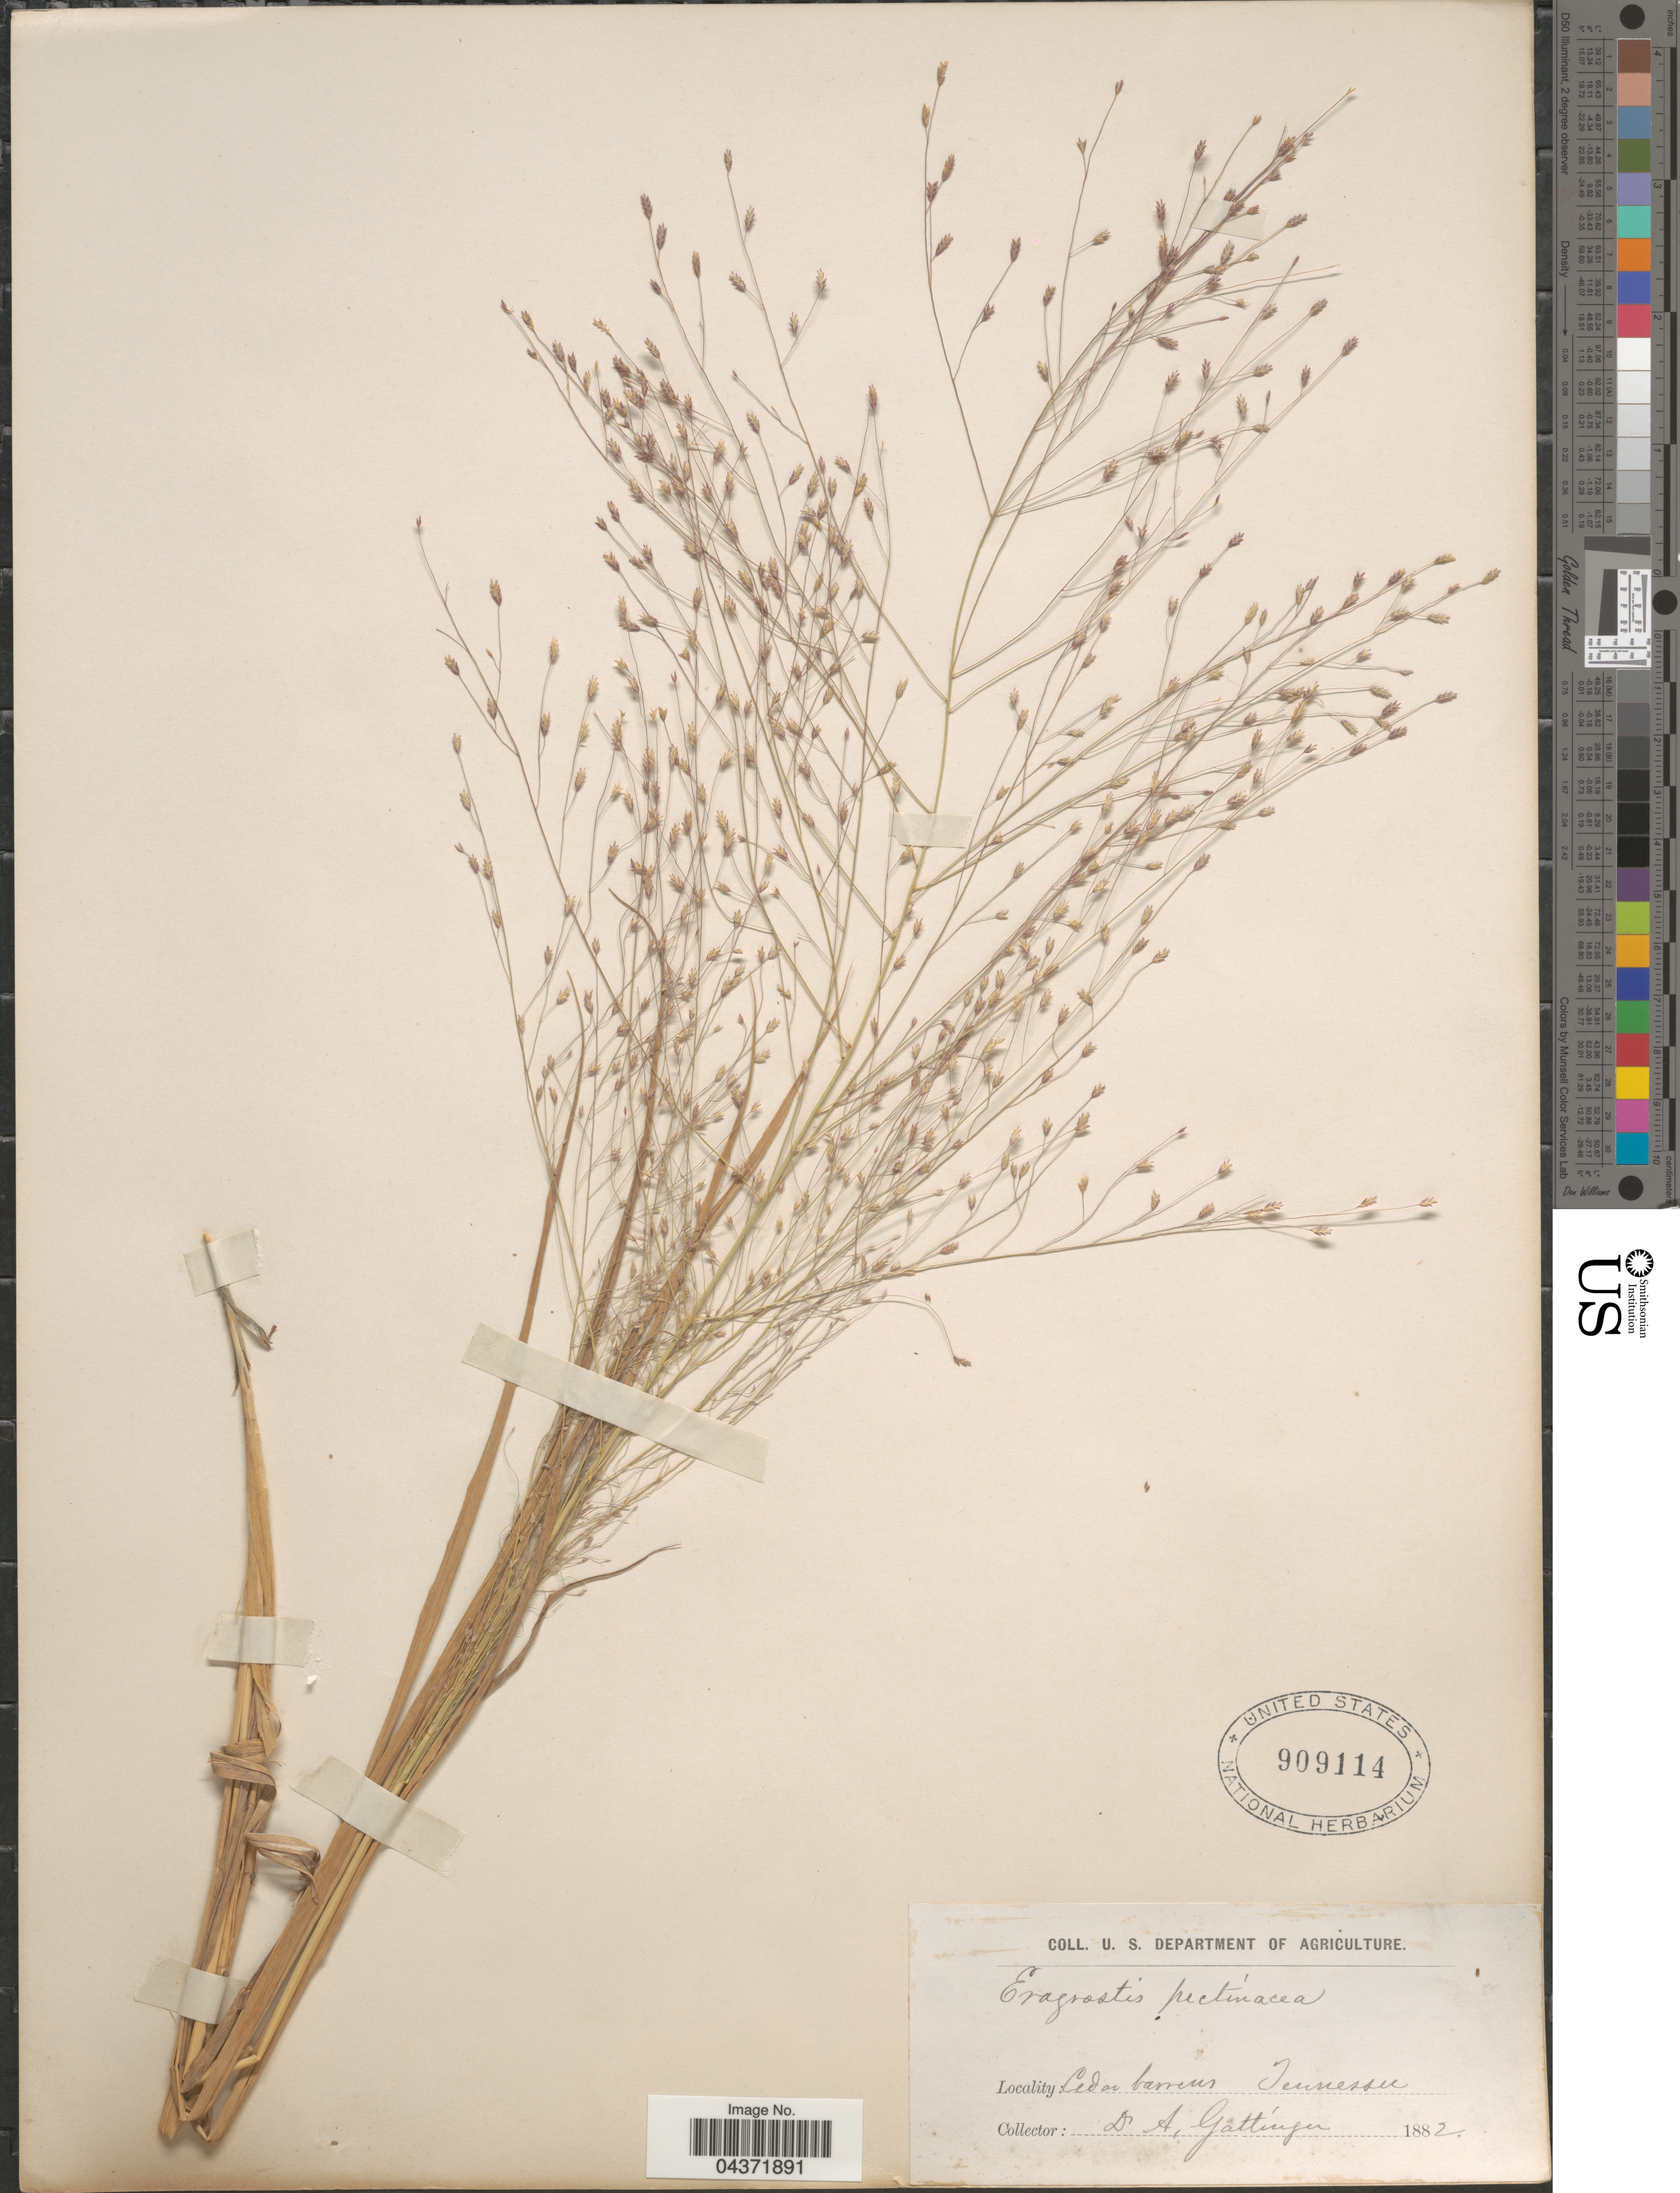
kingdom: Plantae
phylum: Tracheophyta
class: Liliopsida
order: Poales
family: Poaceae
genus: Eragrostis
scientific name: Eragrostis spectabilis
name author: (Pursh) Steud.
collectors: A. Gattinger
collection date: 1882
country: United States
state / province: Tennessee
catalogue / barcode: US 909114